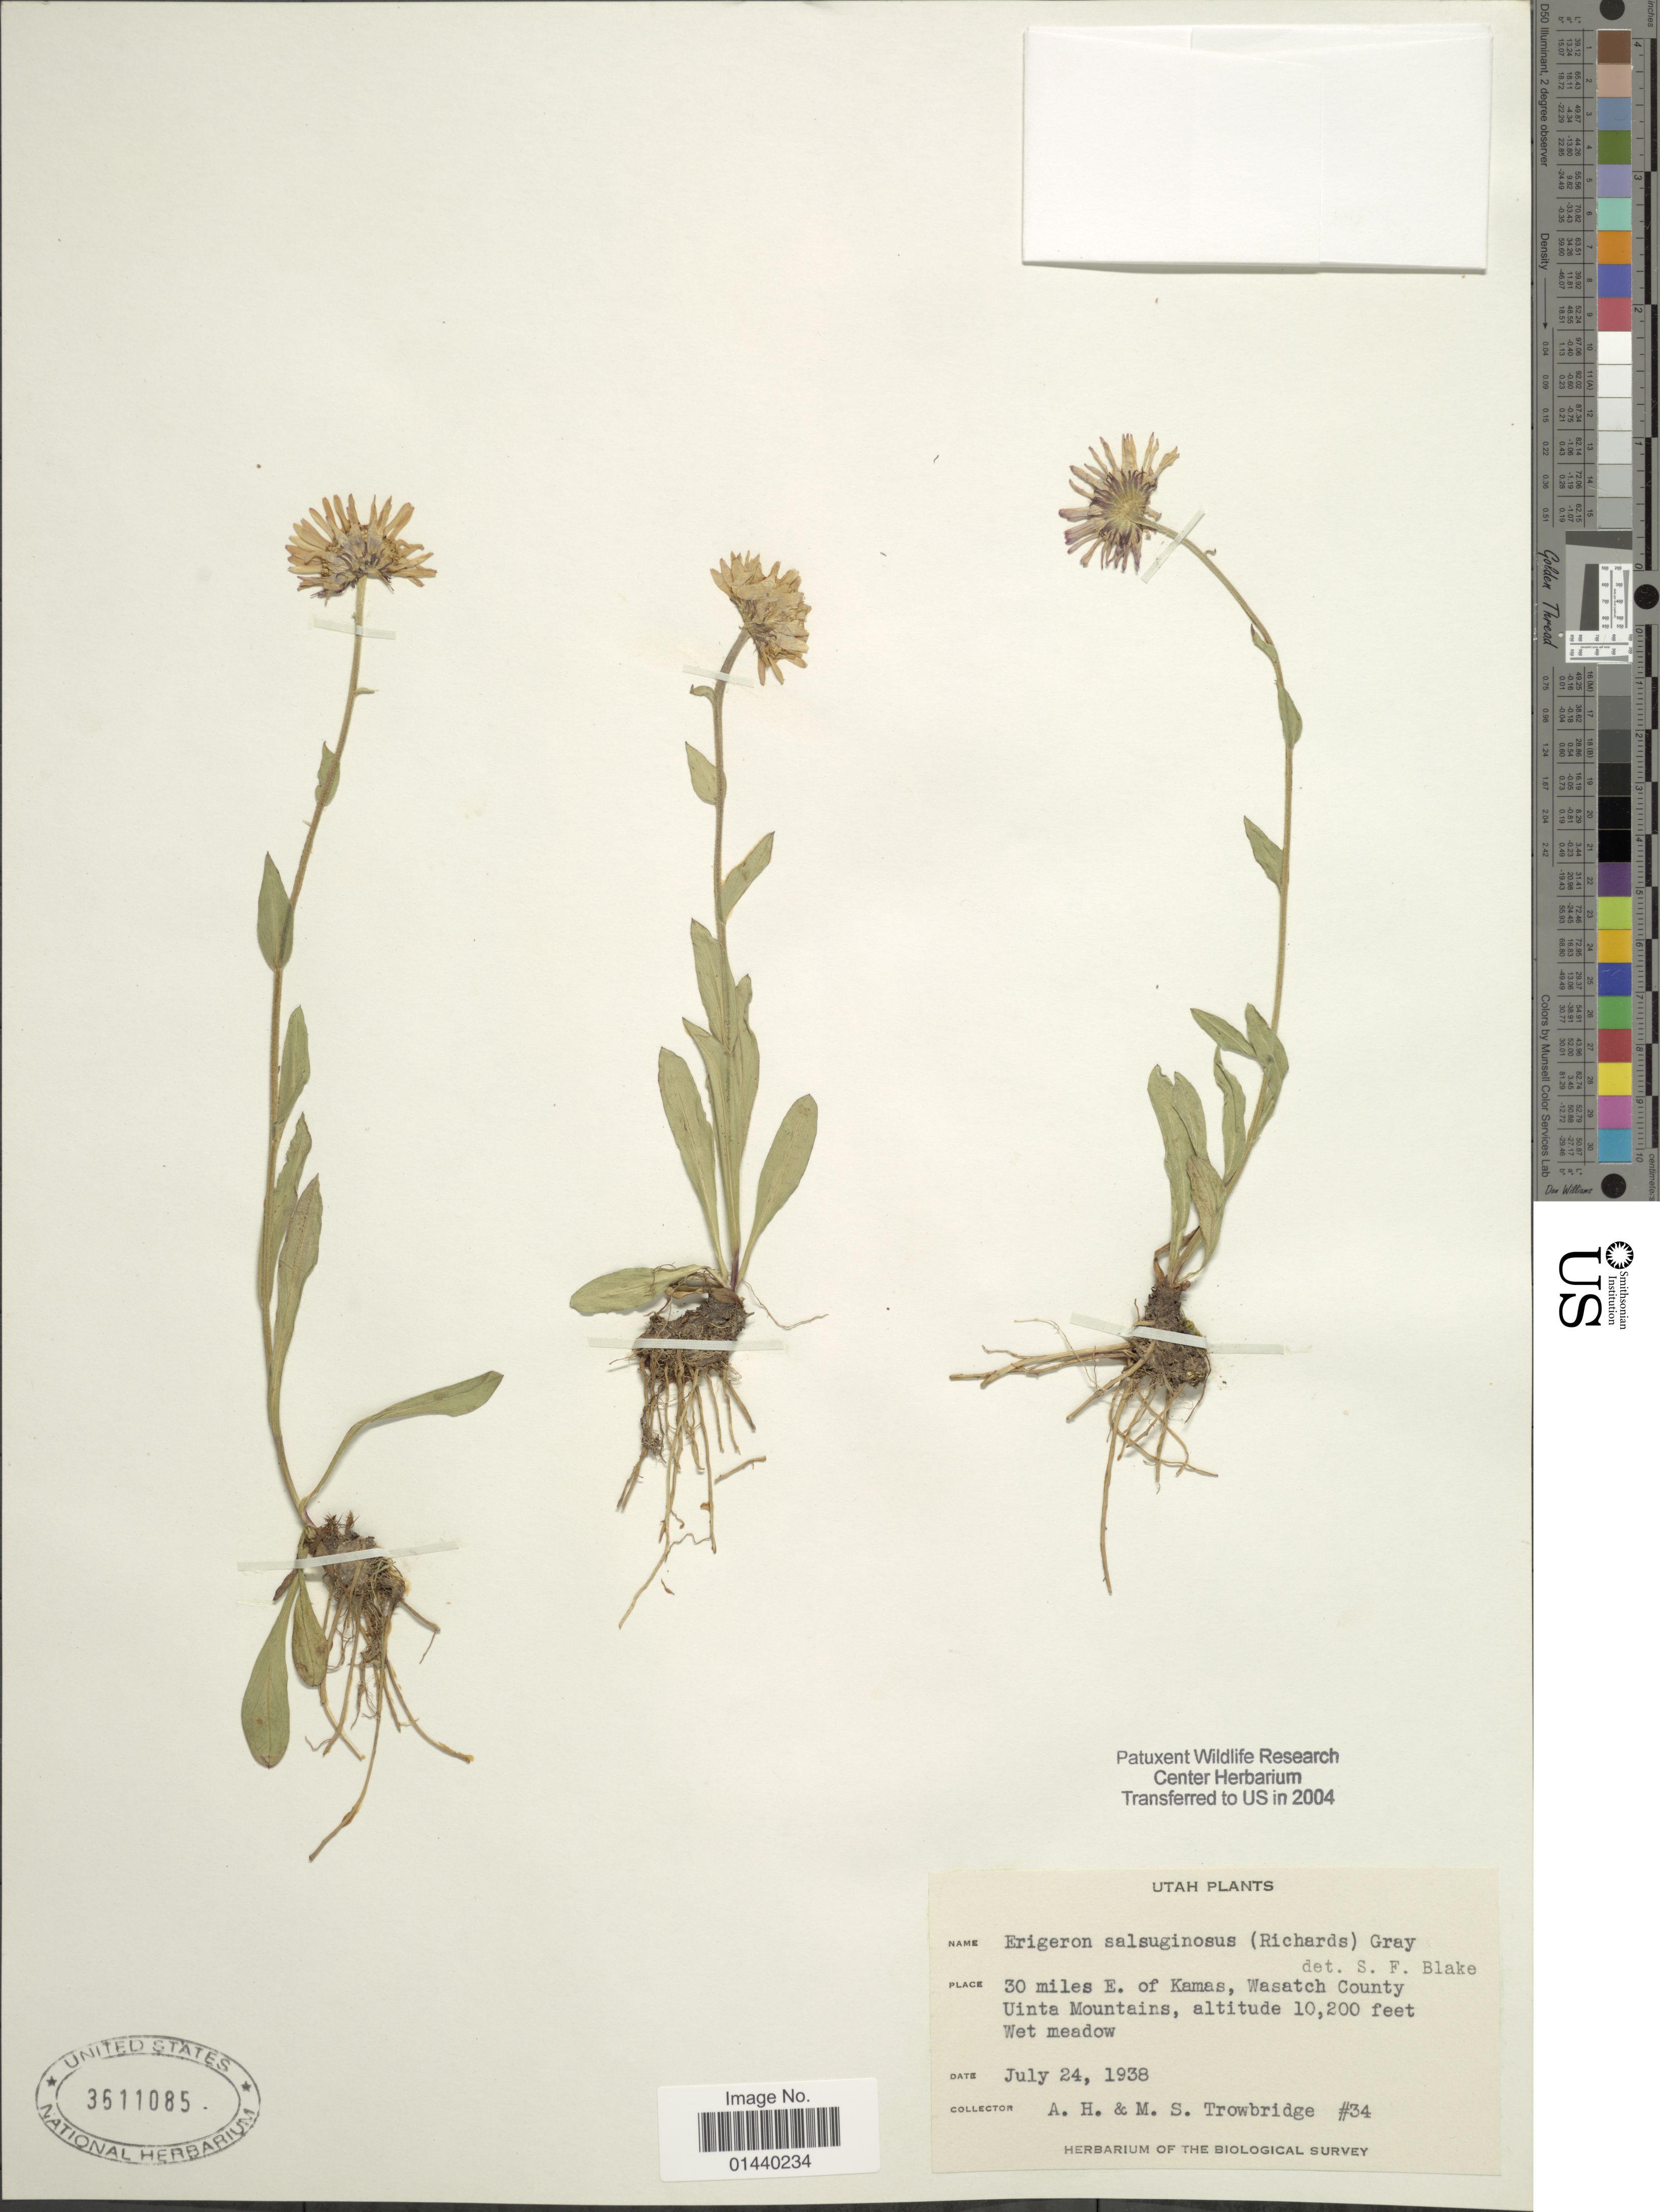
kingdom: Plantae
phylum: Tracheophyta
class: Magnoliopsida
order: Asterales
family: Asteraceae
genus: Erigeron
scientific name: Erigeron salsuginosus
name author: (Richardson ex R. Br.) A. Gray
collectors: A. H. Trowbridge & M. Trowbridge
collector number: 34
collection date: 1938-07-24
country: United States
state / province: Utah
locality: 30 miles E. of Kamas, Wasatch County Uinta Mountains.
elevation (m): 3109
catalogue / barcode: US 3611085